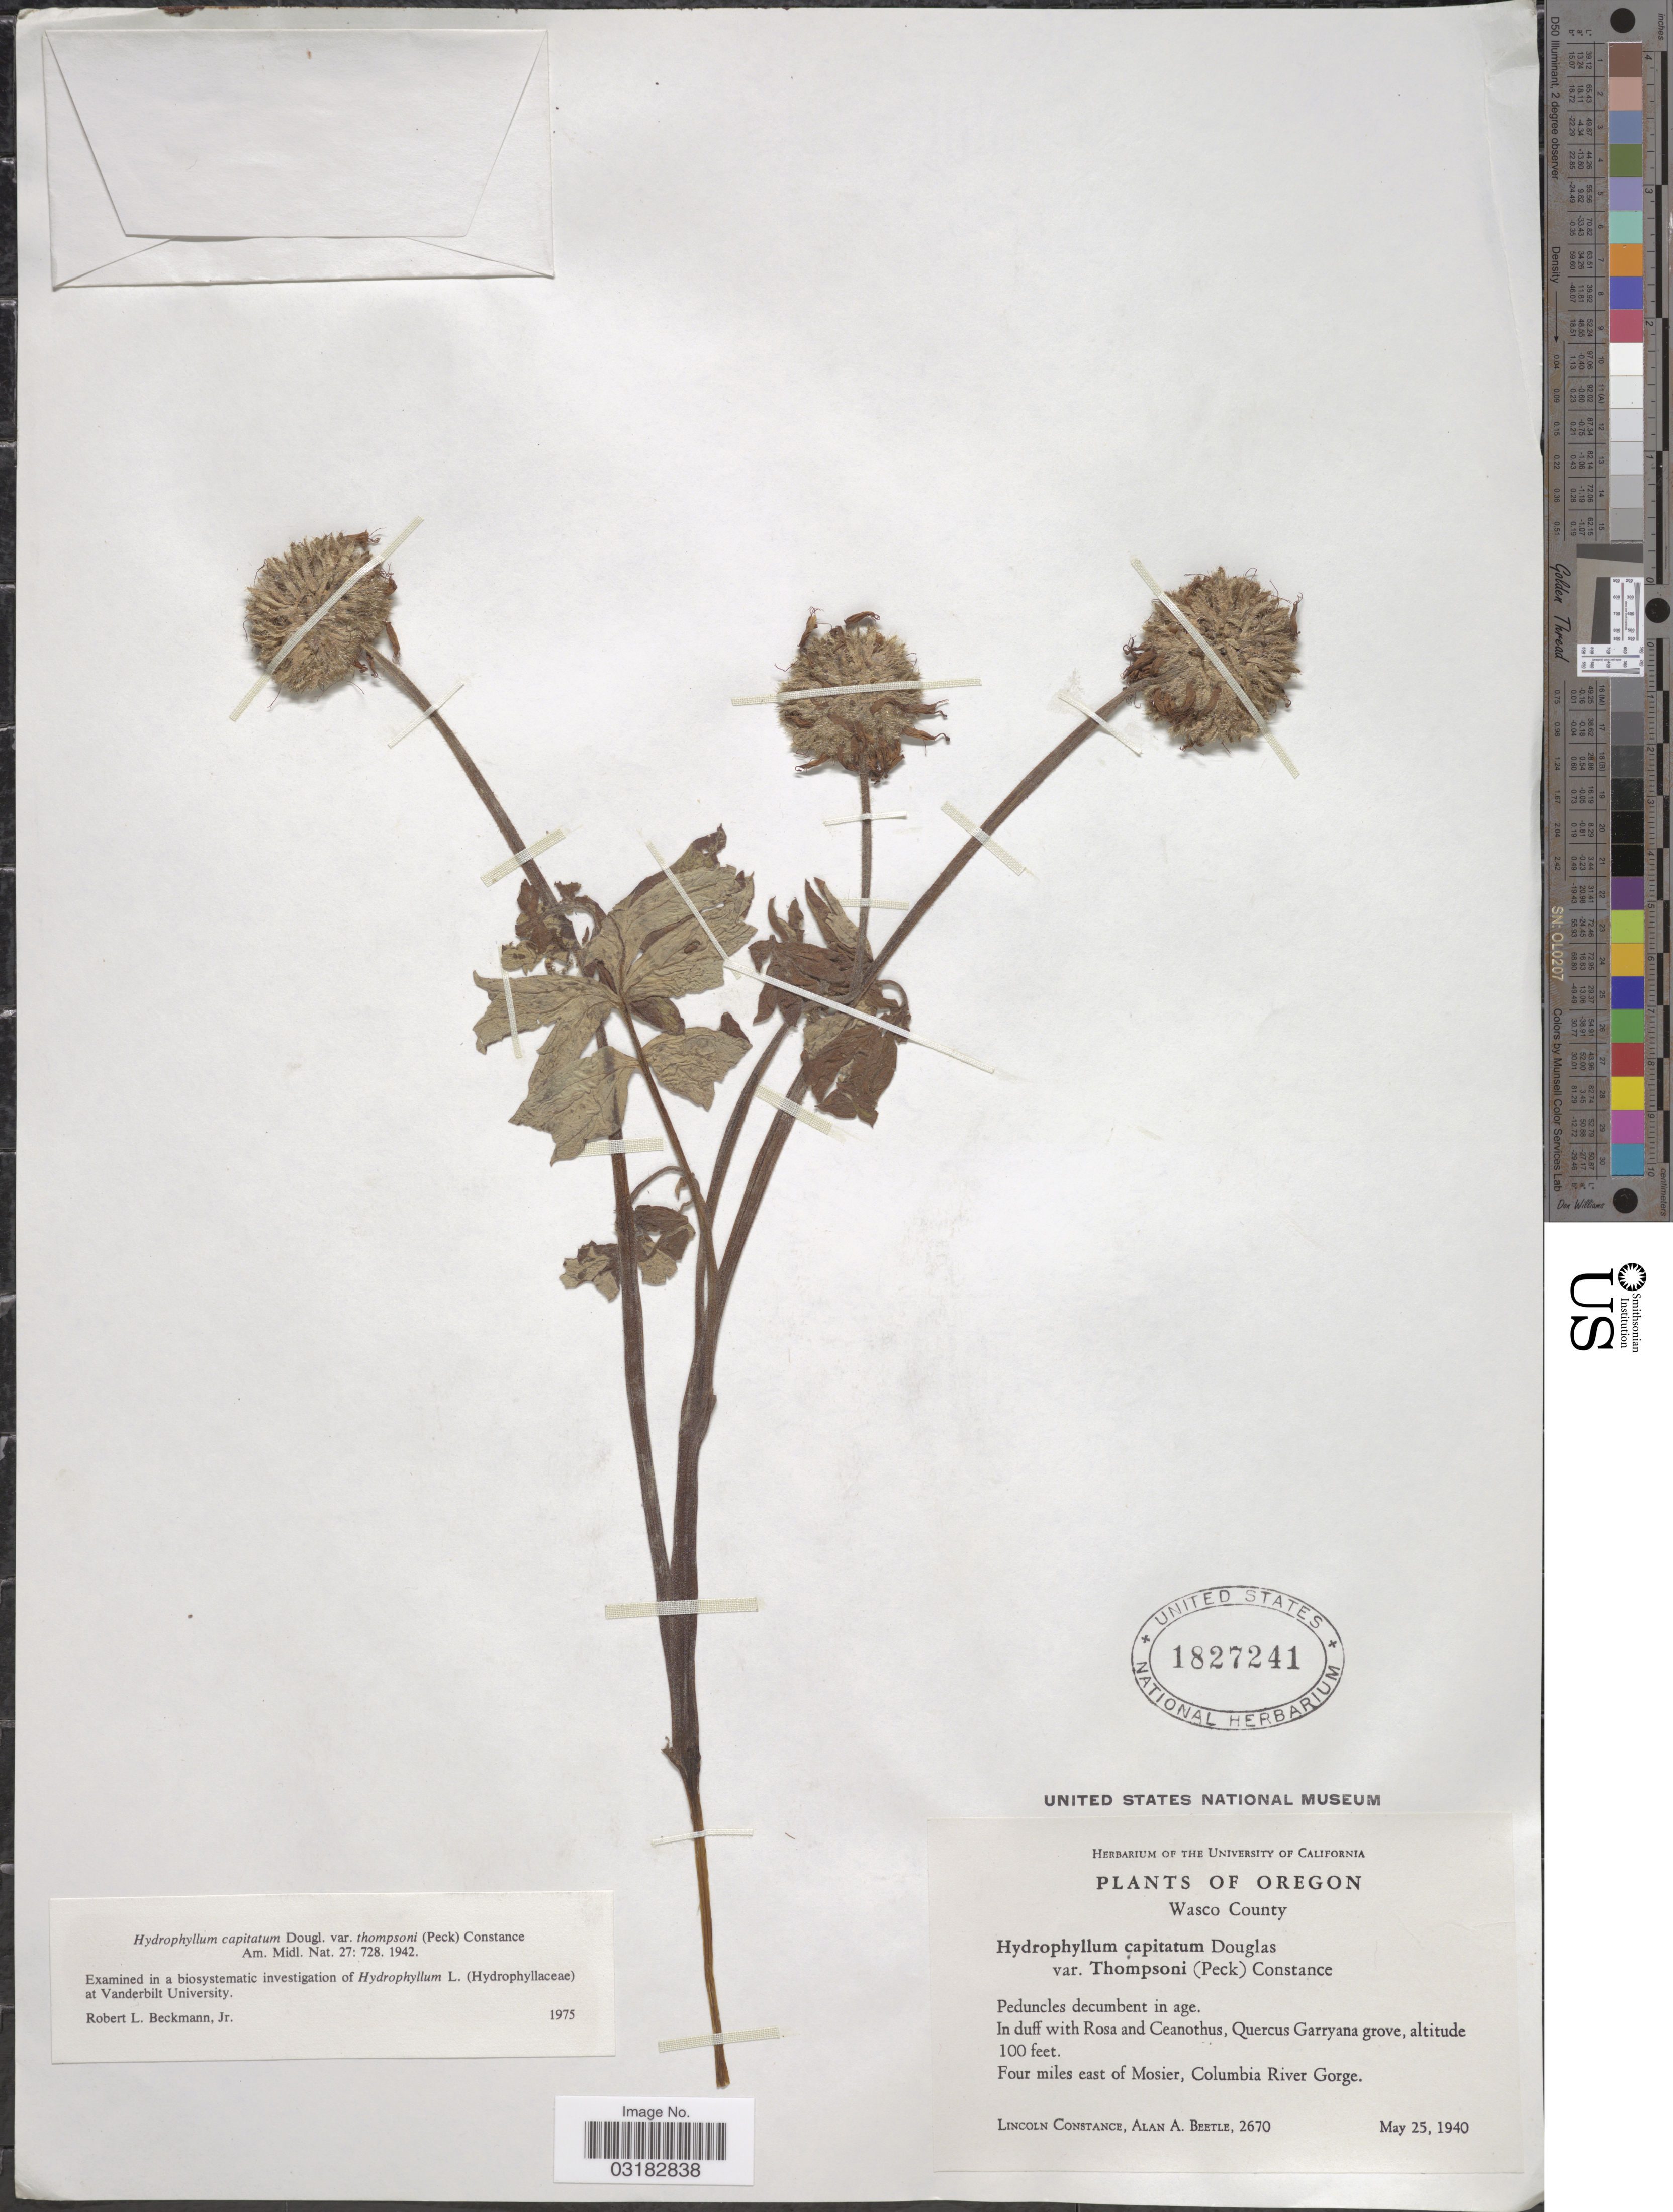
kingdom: Plantae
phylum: Tracheophyta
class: Magnoliopsida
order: Boraginales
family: Hydrophyllaceae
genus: Hydrophyllum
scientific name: Hydrophyllum capitatum var. thompsonii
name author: (M. Peck) Constance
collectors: L. Constance & A. A. Beetle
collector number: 2670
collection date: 1940-05-25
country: United States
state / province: Oregon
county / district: Wasco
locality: Wasco County. Four miles east of Mosier, Columbia River Gorge.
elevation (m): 30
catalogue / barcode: US 1827241